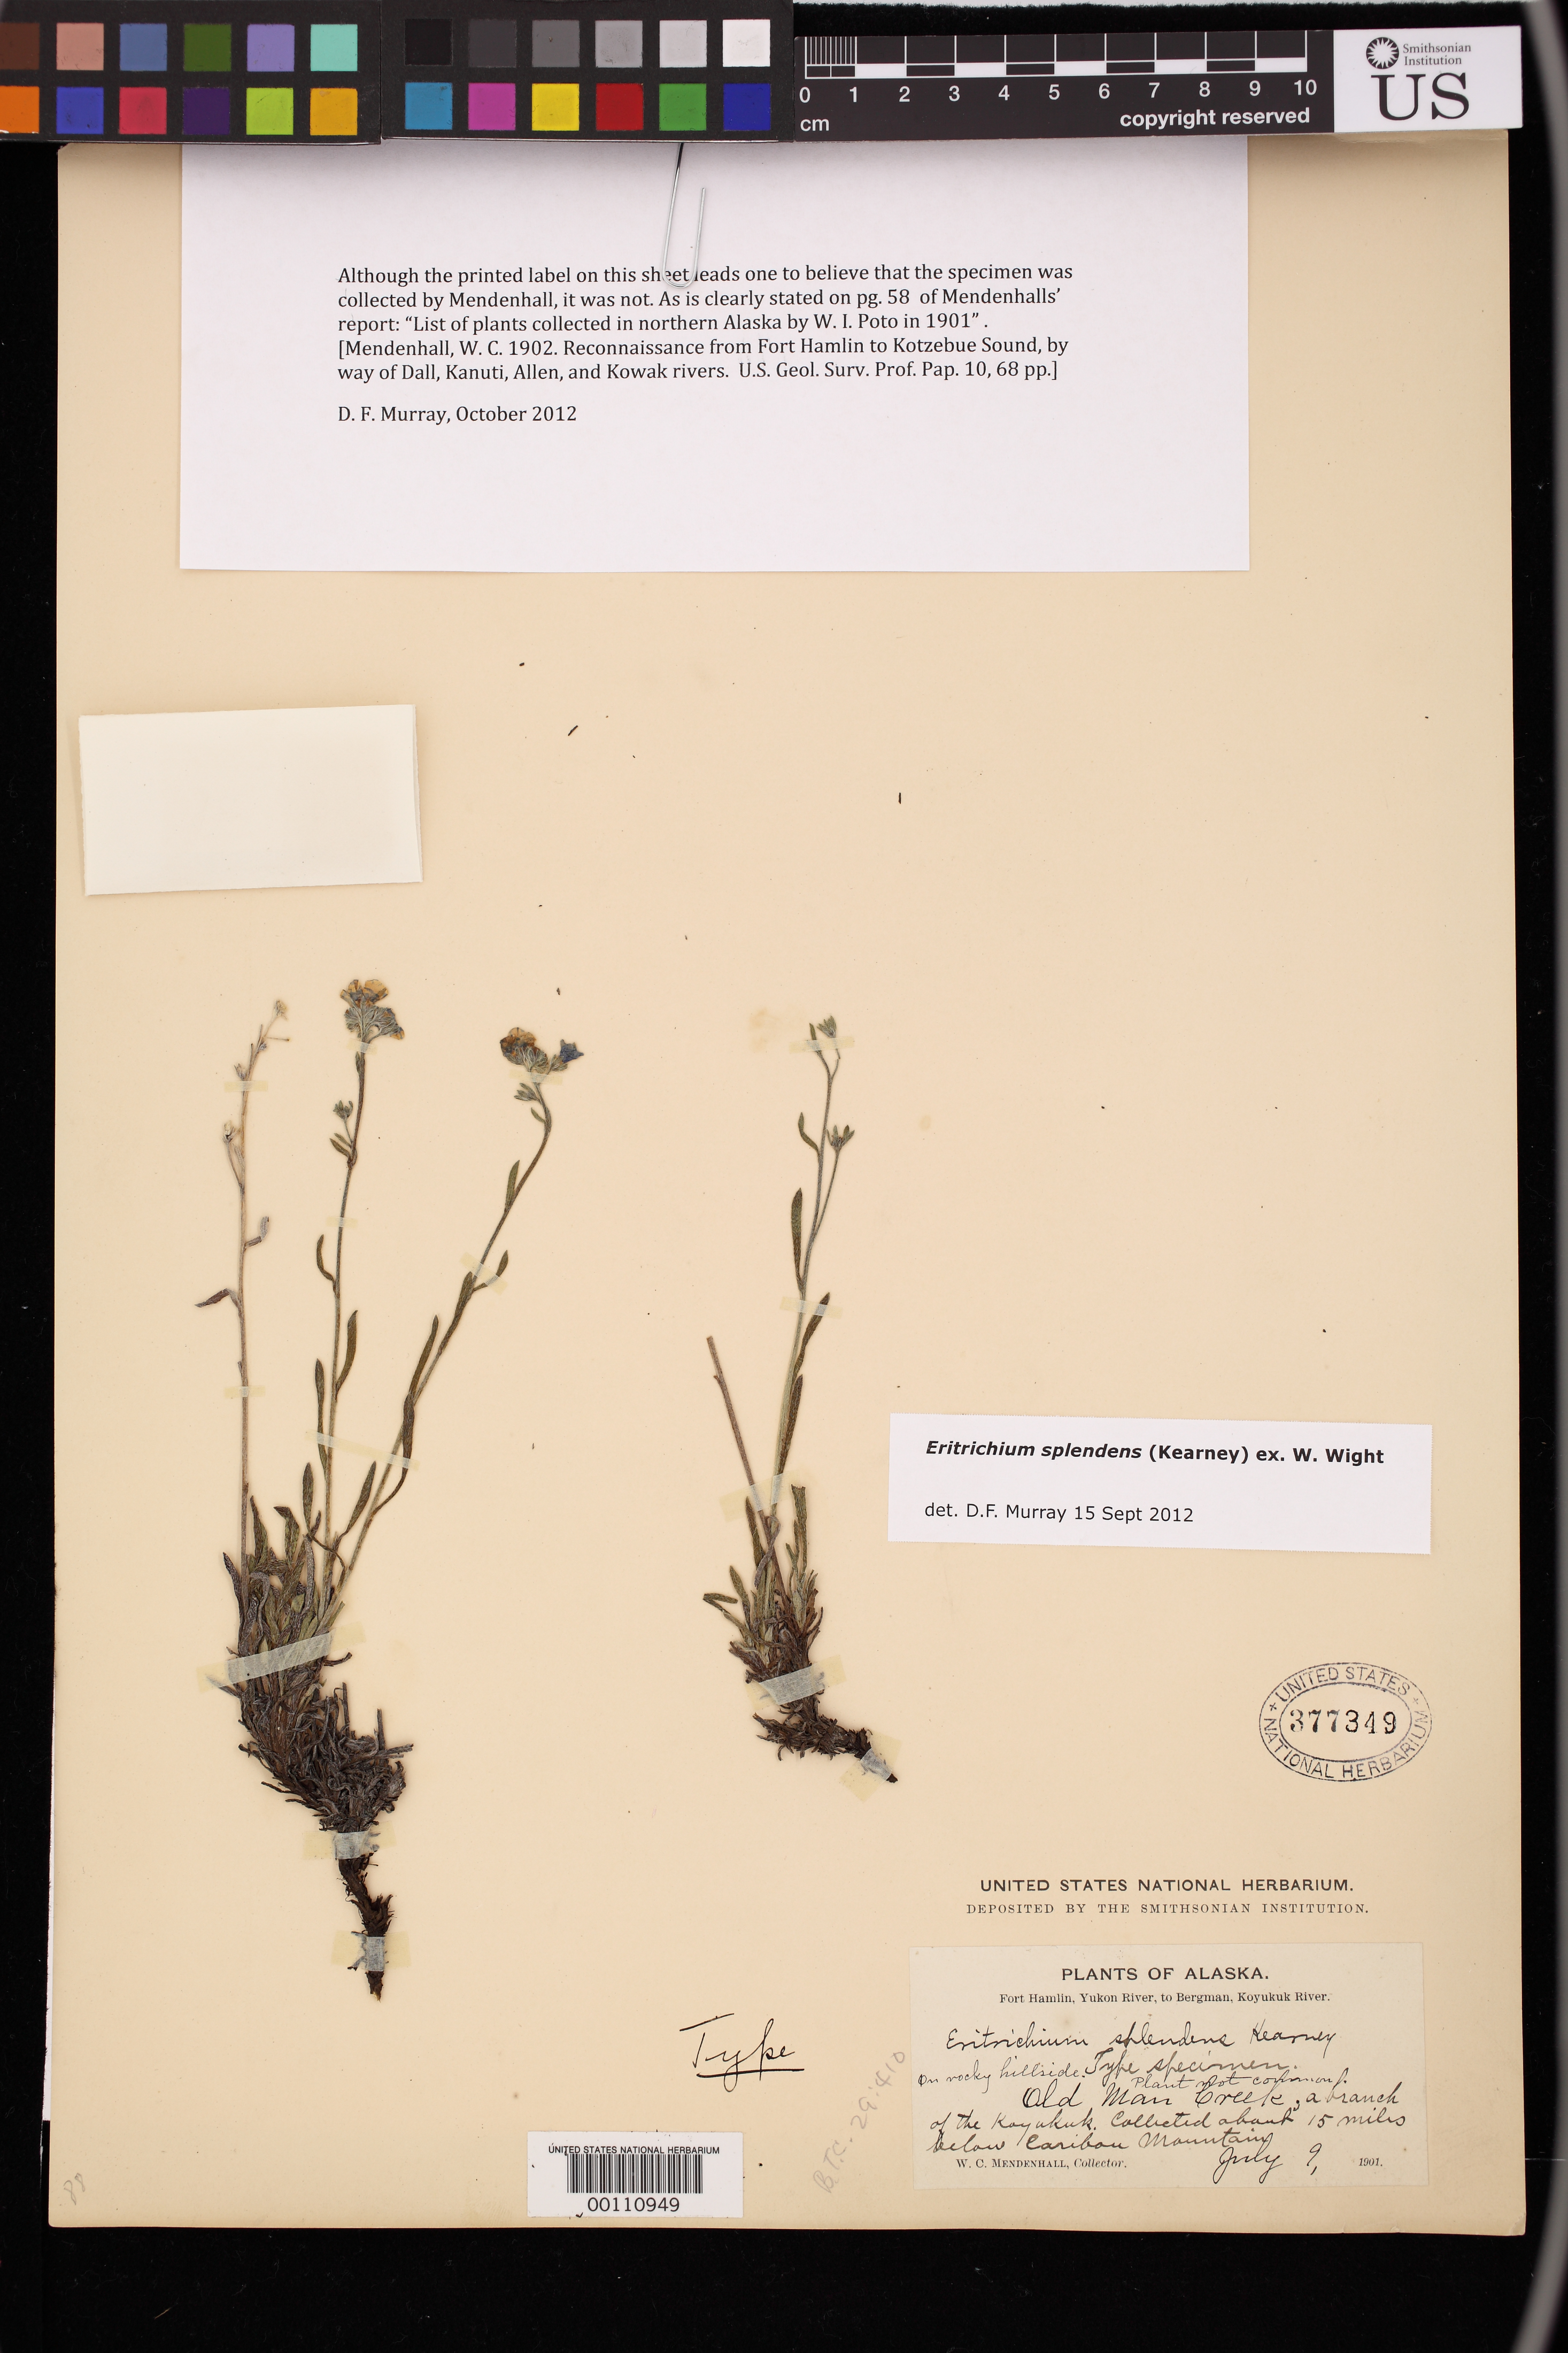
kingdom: Plantae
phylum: Tracheophyta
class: Magnoliopsida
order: Boraginales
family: Boraginaceae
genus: Eritrichium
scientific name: Eritrichium splendens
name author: Kearney ex W. Wight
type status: Holotype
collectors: W. Mendenhall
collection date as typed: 09 Jul 1901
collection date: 1901-07-09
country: United States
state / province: Alaska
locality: Old Man Creek, branch of Koyukuk, 15 mi below Cariban Mountains, Fort Hamlin, Yukon River to Bergman, Koyukuk River.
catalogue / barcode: US 377349